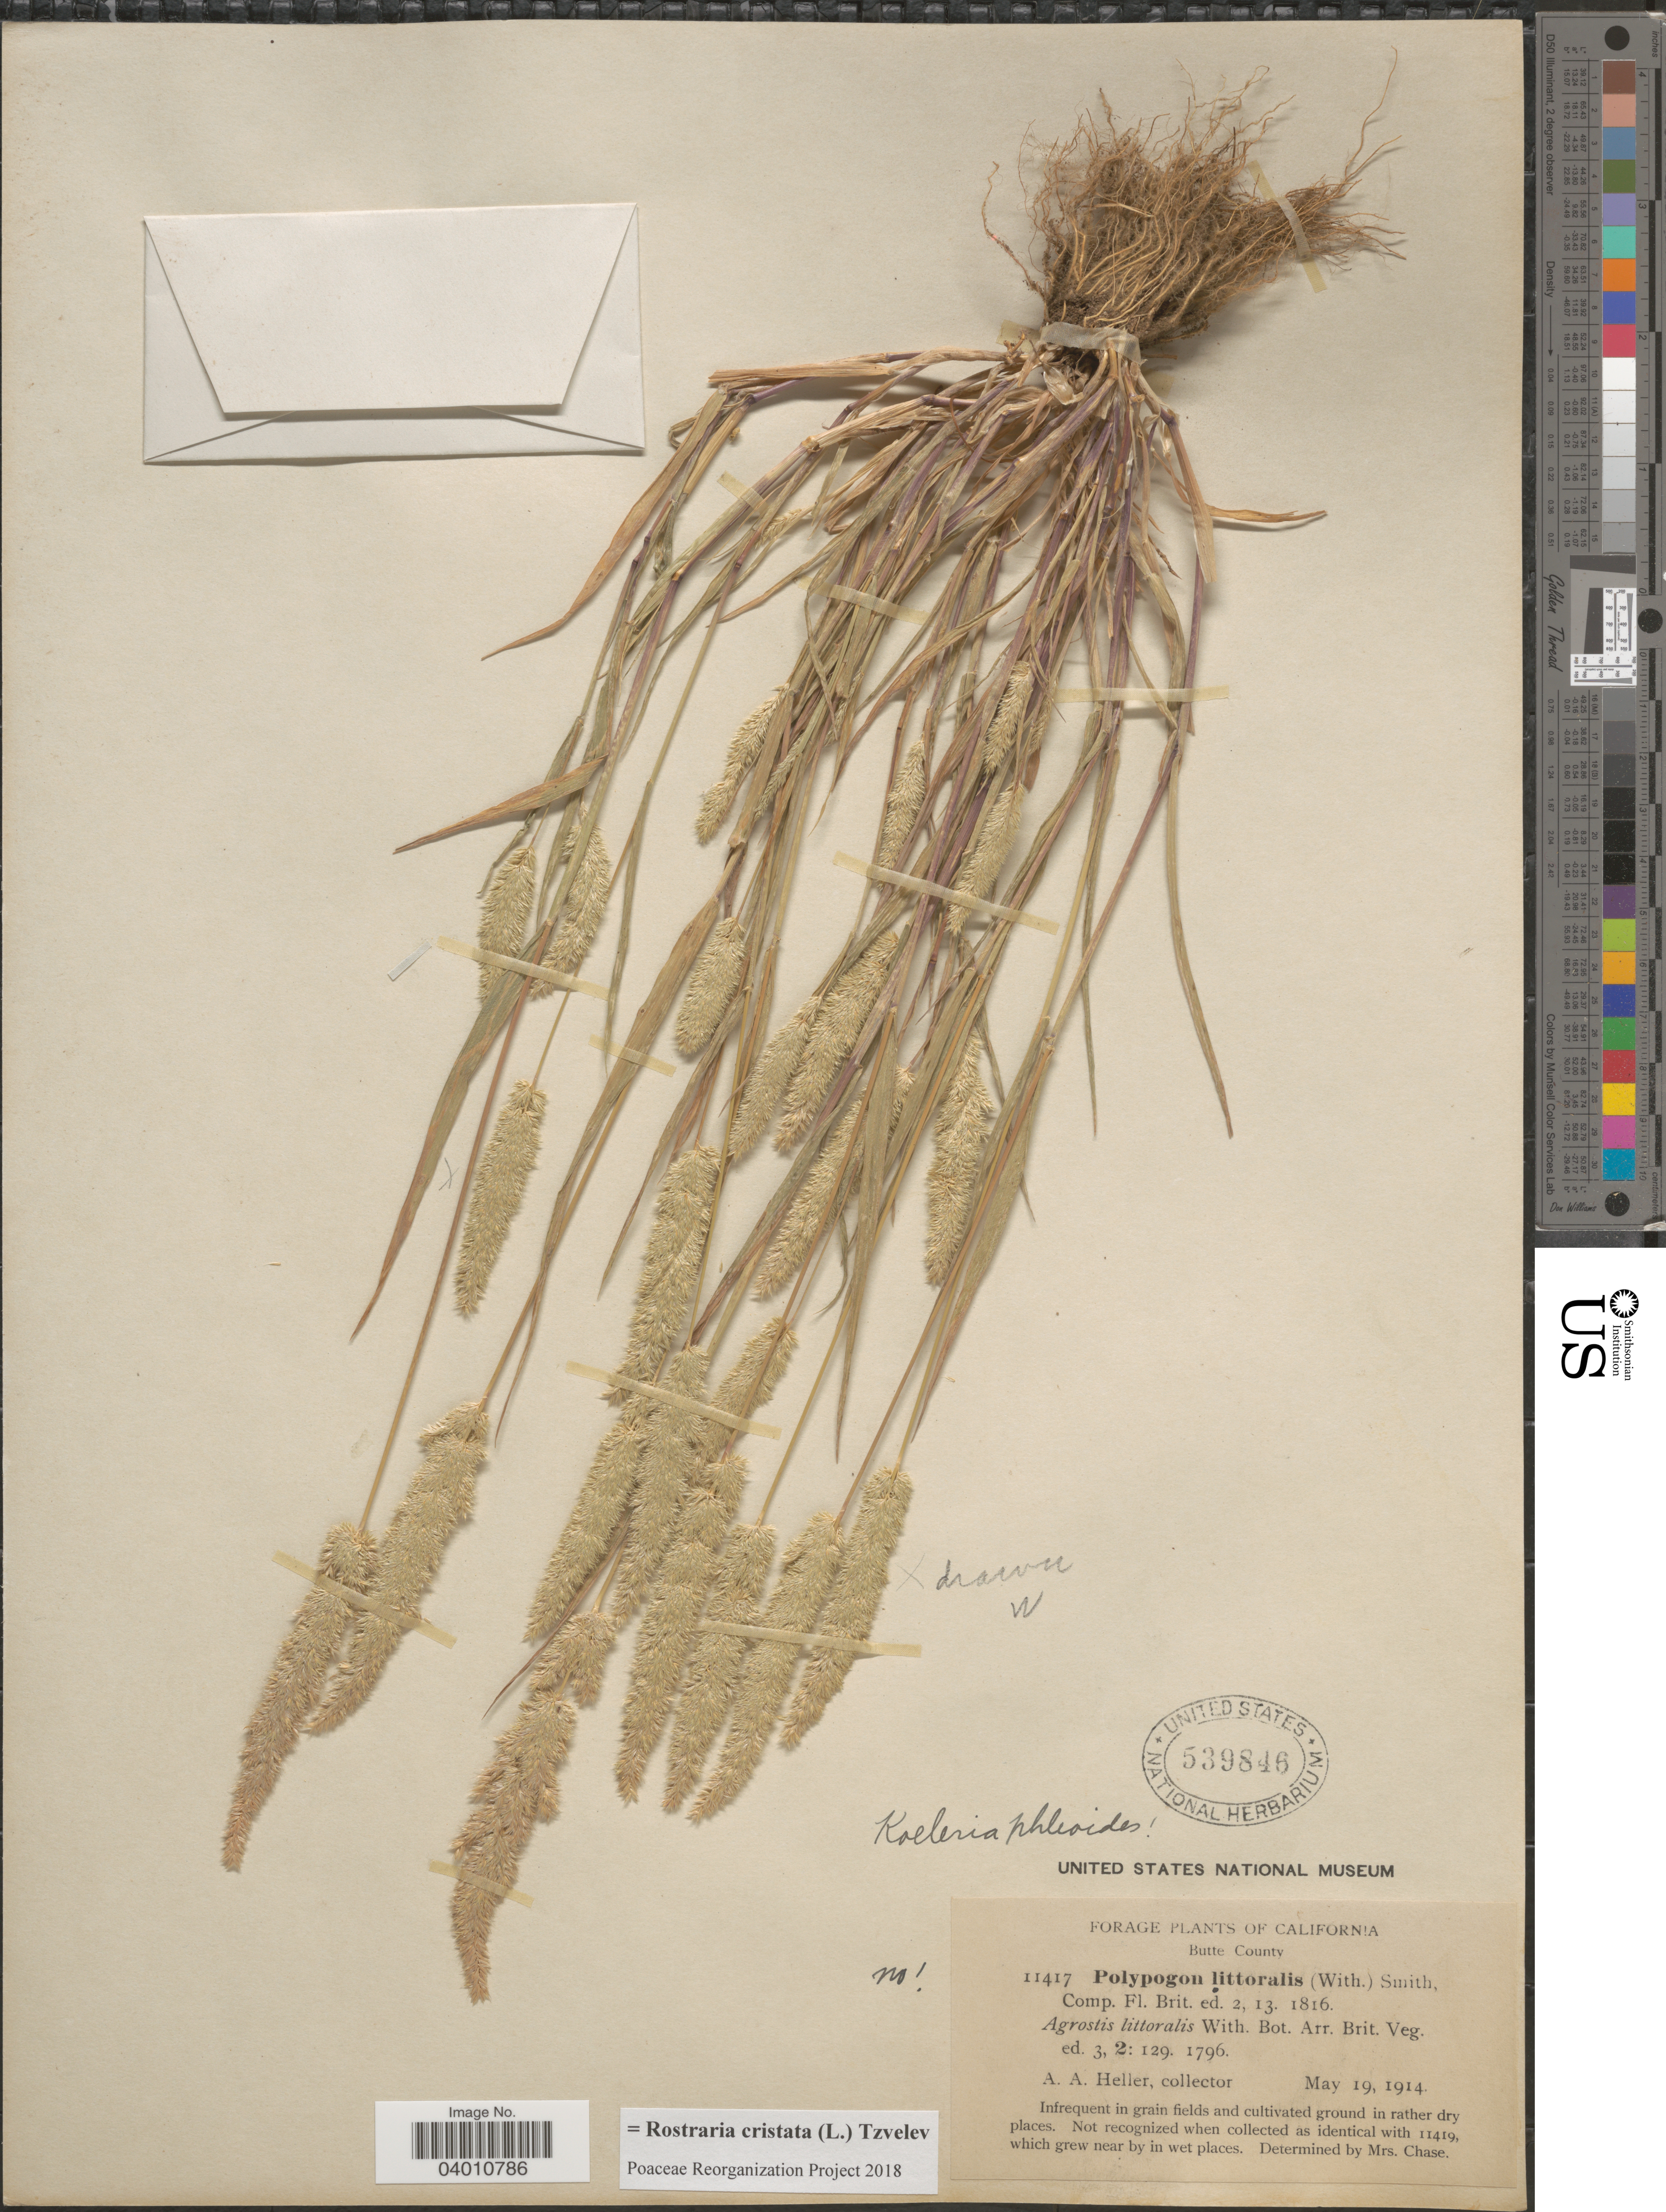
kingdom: Plantae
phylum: Tracheophyta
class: Liliopsida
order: Poales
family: Poaceae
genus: Rostraria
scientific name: Rostraria cristata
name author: (L.) Tzvelev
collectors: A. A. Heller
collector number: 11417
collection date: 1914-05-19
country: United States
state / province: California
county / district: Butte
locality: Butte County.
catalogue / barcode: US 539846